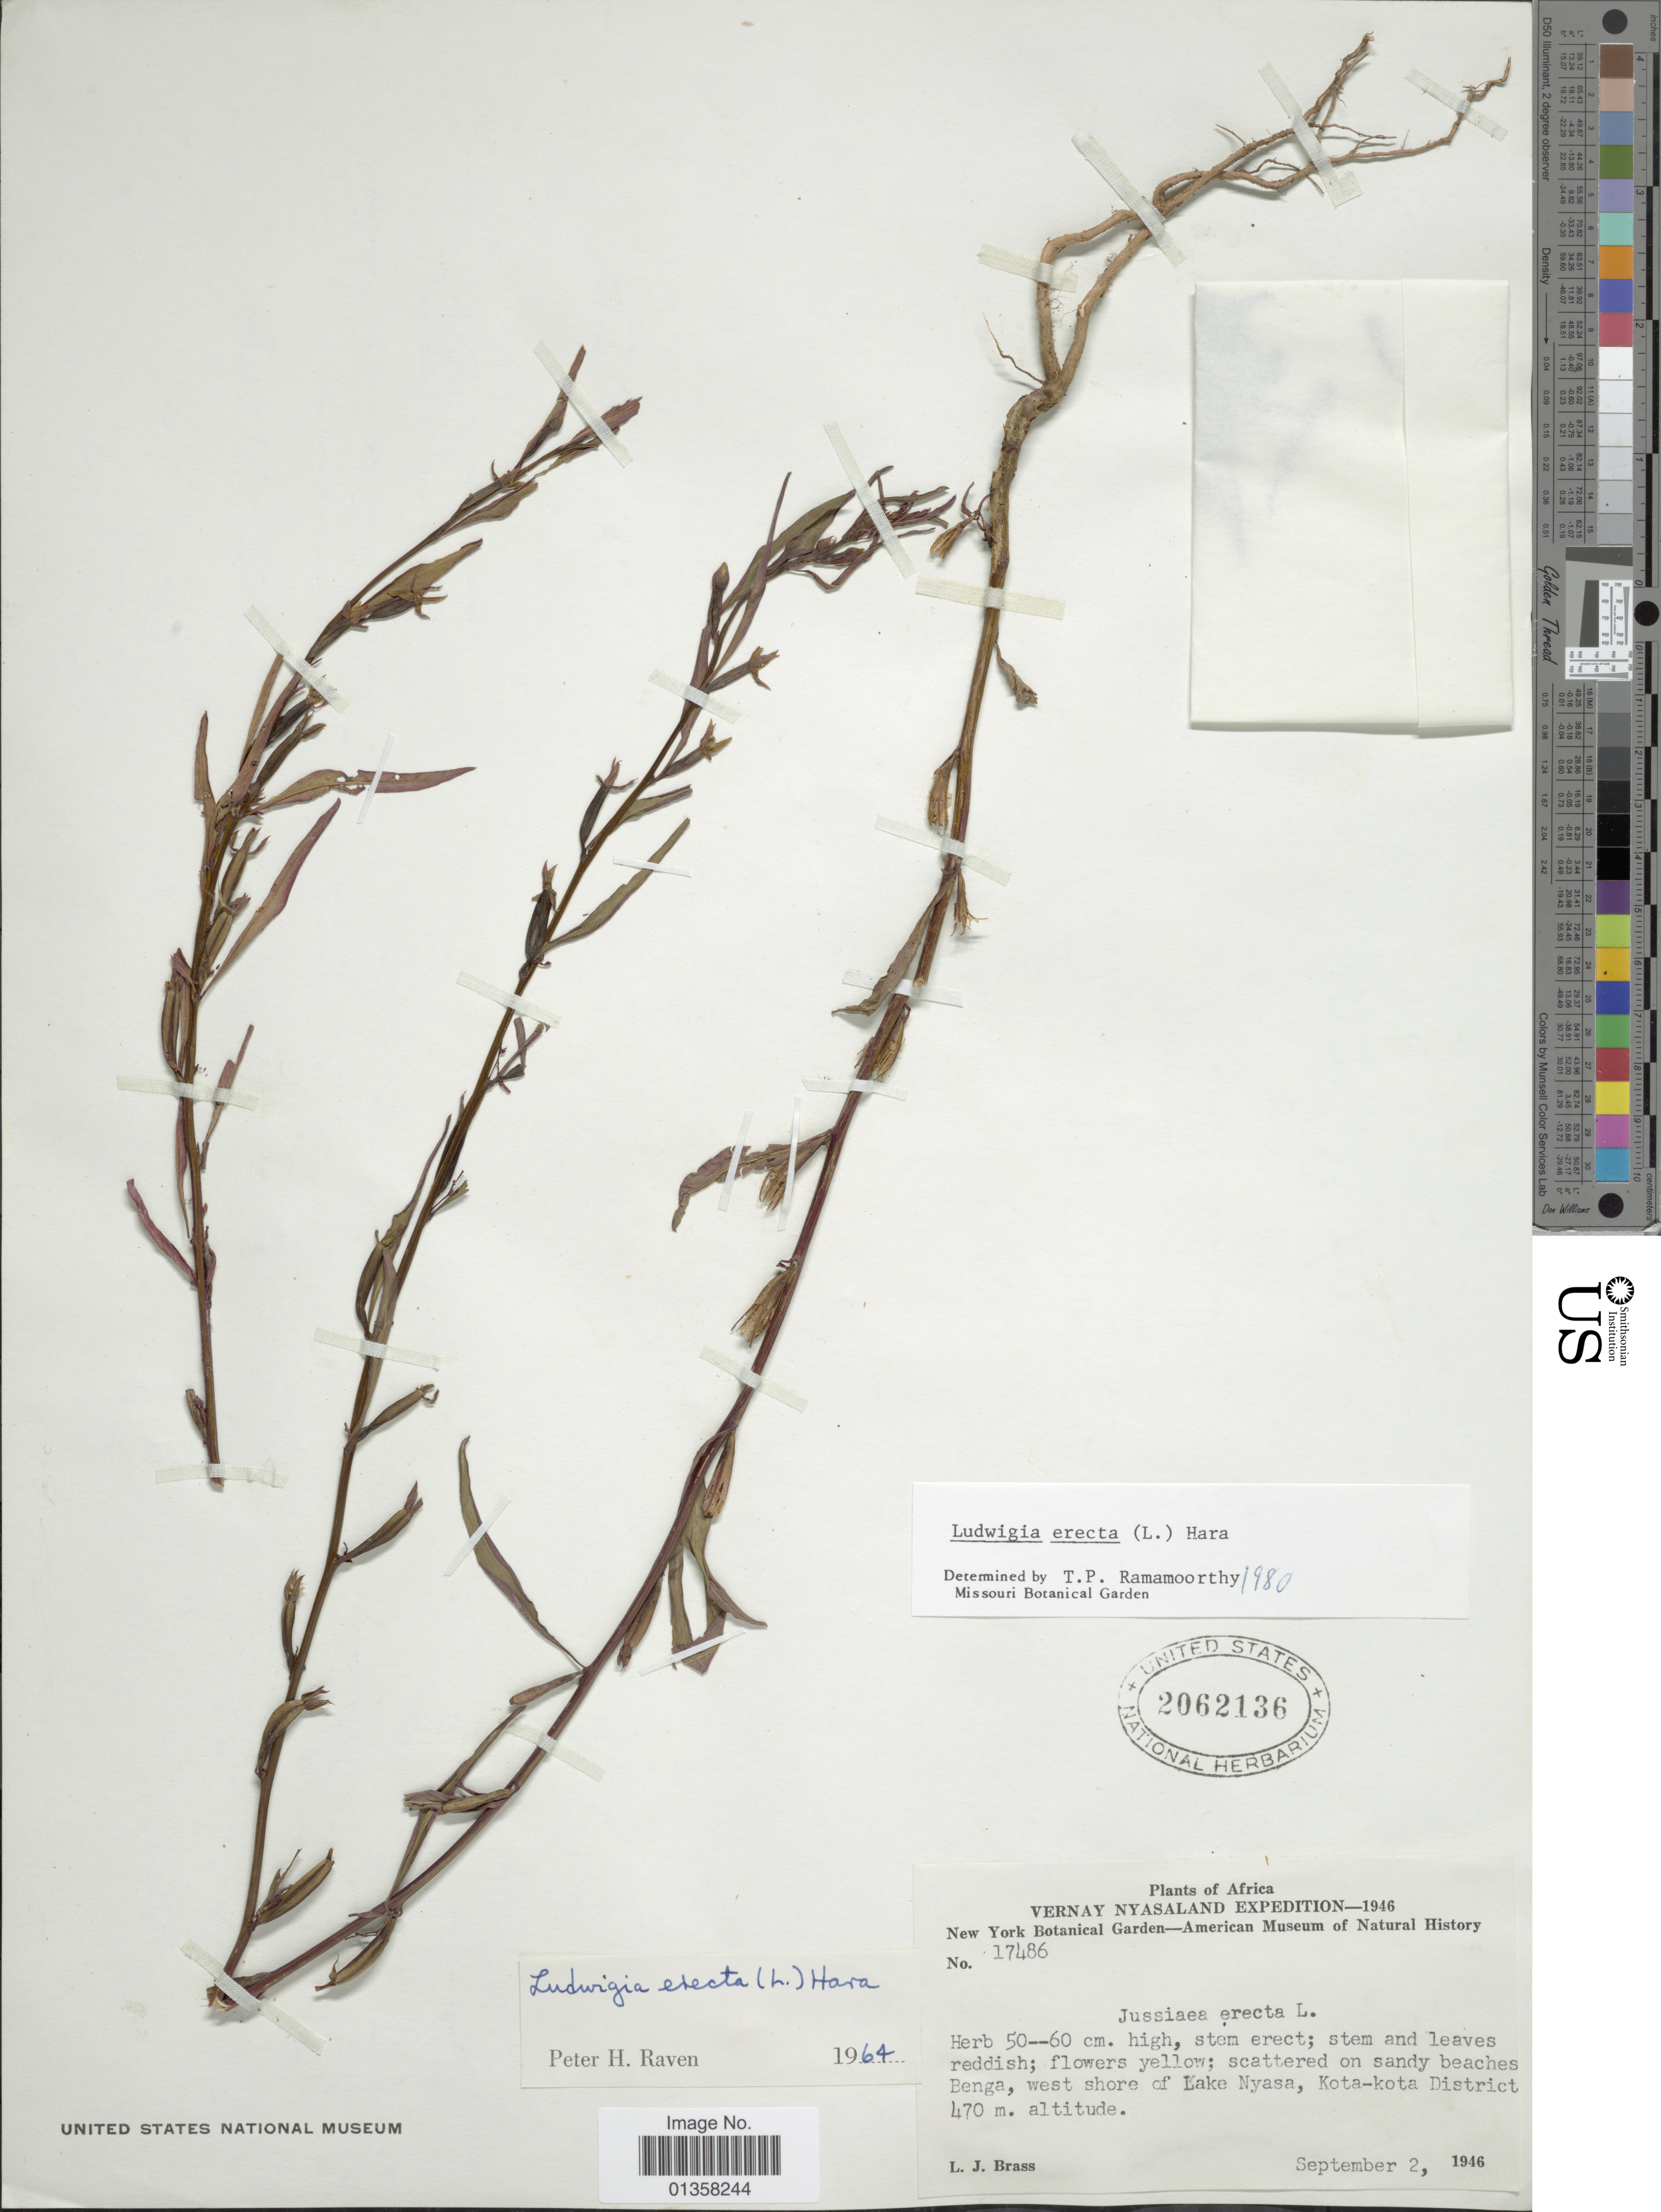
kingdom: Plantae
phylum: Tracheophyta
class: Magnoliopsida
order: Myrtales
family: Onagraceae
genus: Ludwigia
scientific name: Ludwigia erecta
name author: (L.) H. Hara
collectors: L. J. Brass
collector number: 17486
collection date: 1946-09-02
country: Malawi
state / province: Central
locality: Scattered on sandy beaches Benga, west shore of Lake Nyasa, Kota-kota District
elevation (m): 470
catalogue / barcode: US 2062136